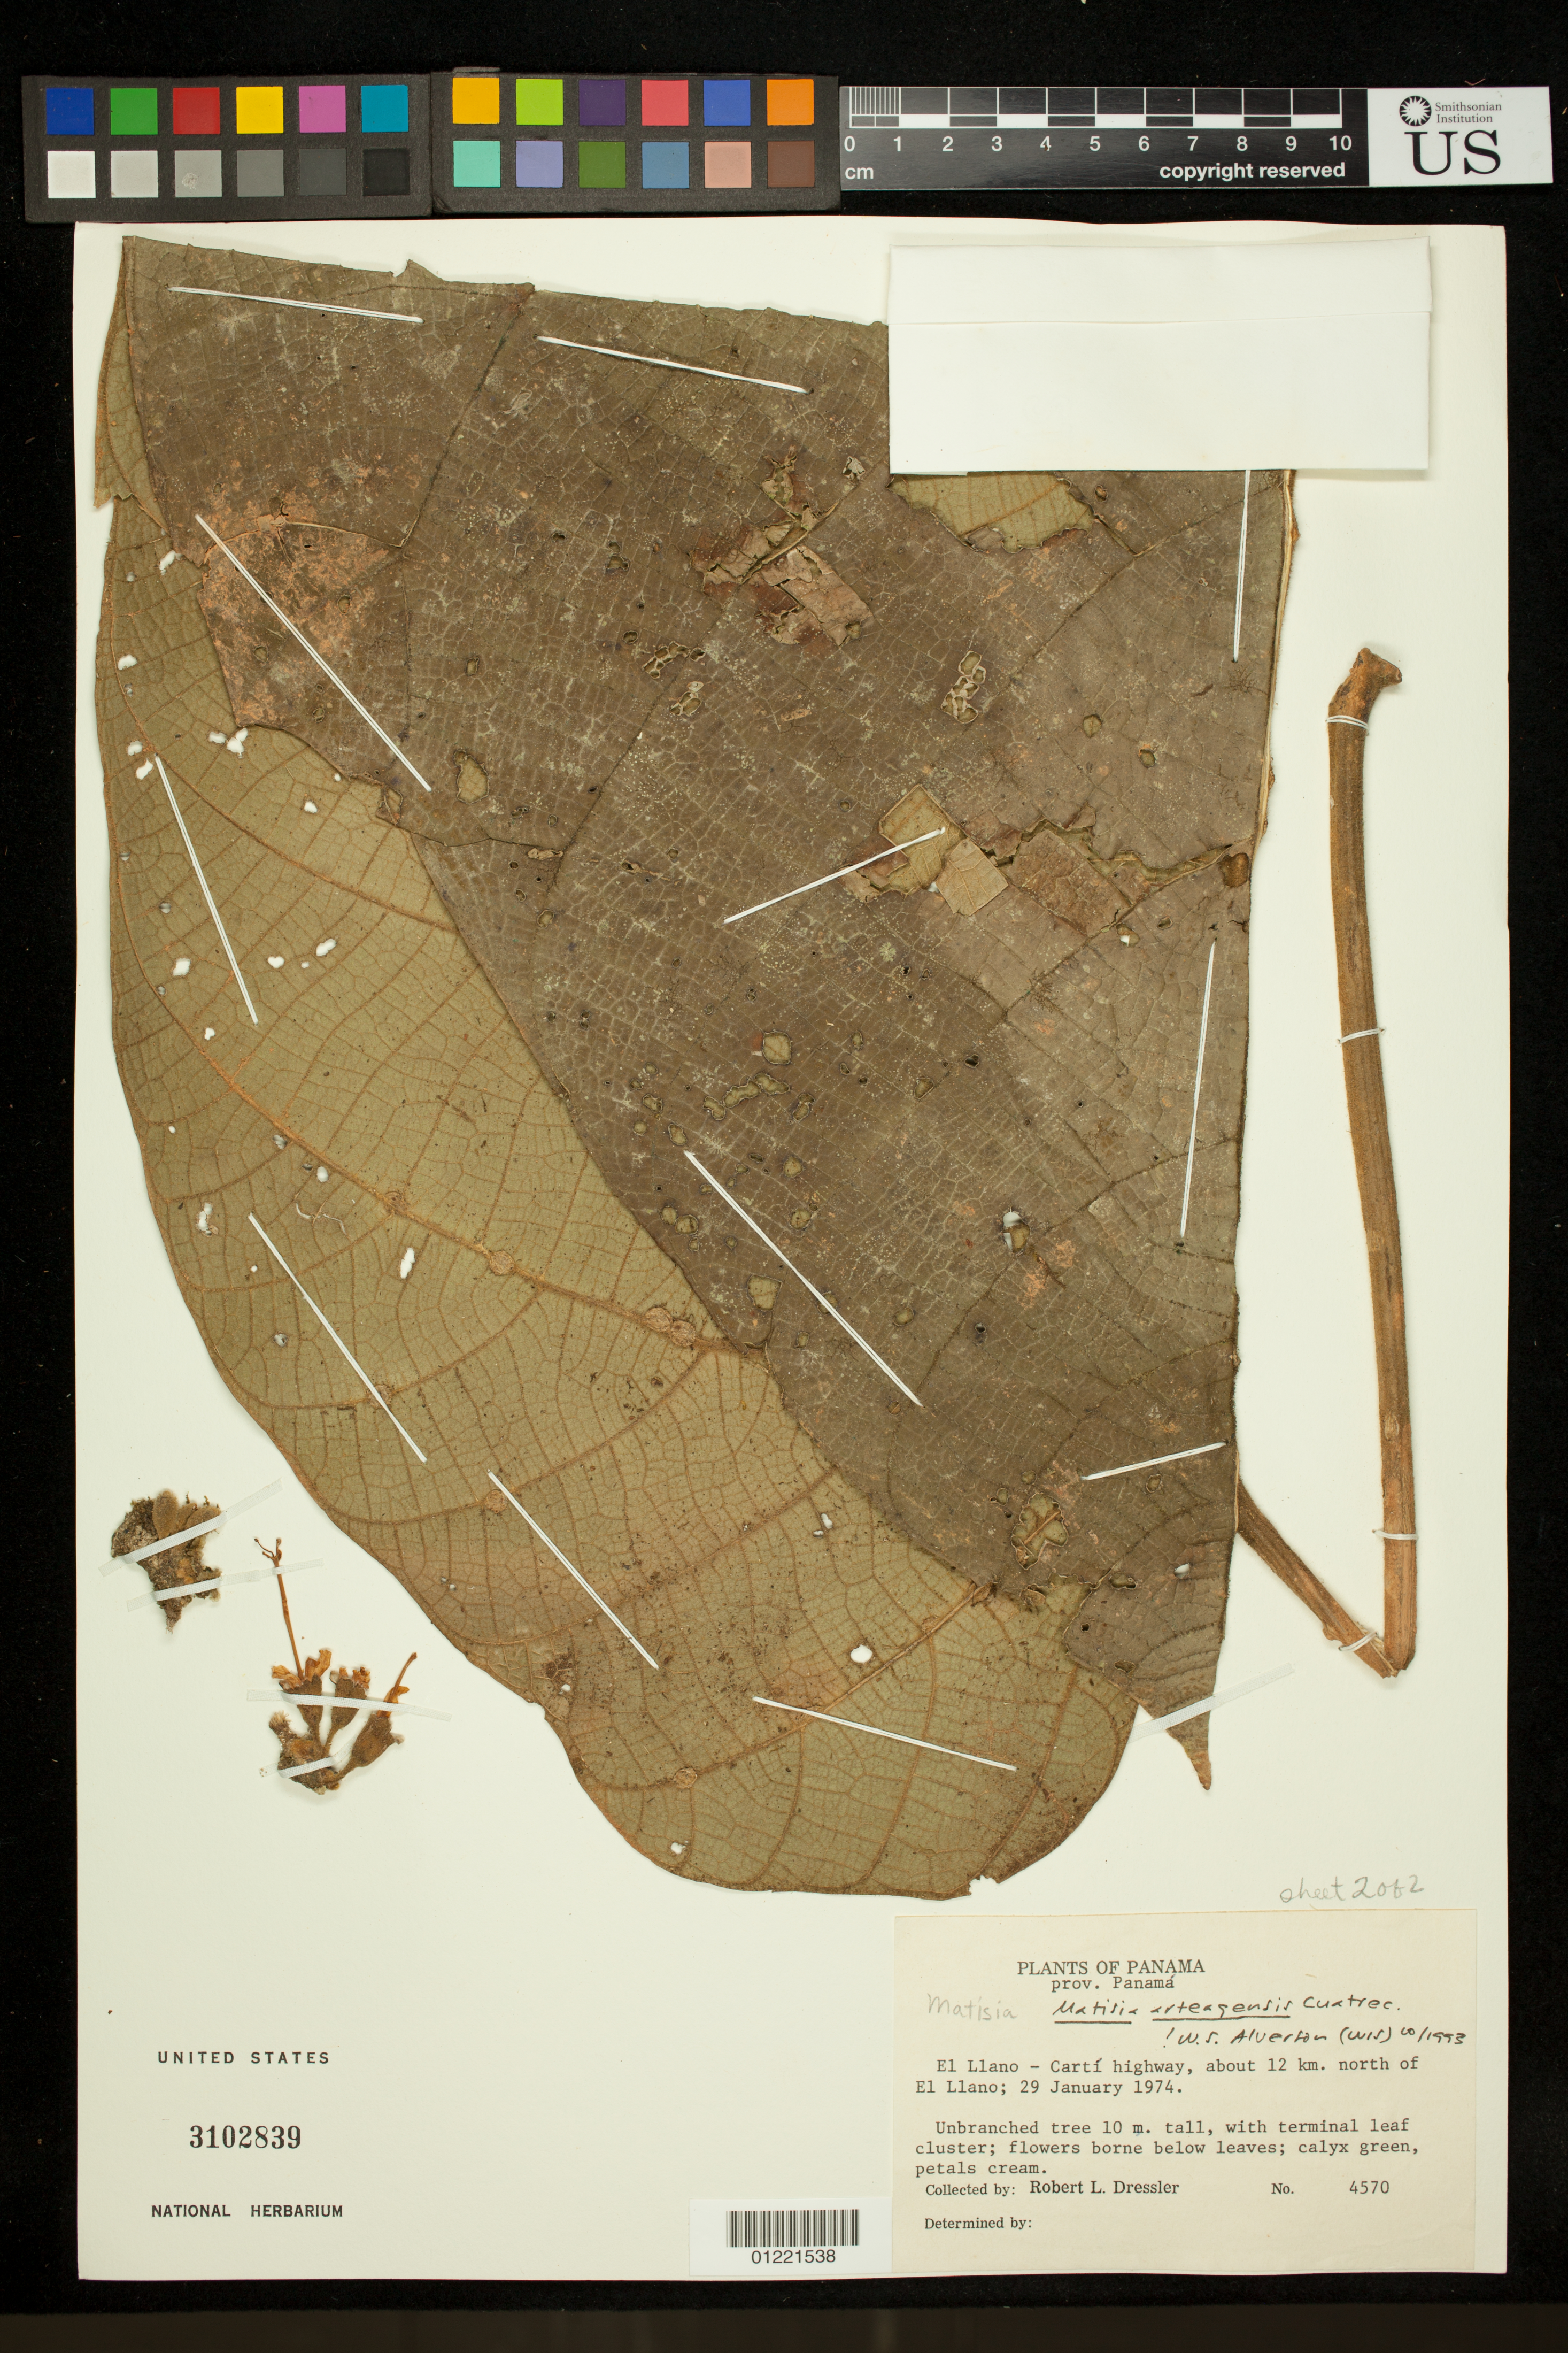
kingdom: Plantae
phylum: Tracheophyta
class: Magnoliopsida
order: Malvales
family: Malvaceae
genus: Matisia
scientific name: Matisia arteagensis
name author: Cuatrec.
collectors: R. Dressler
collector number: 4570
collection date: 1974-01-29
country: Panama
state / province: Panamá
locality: El Llano - Carti highway, about 12 km. north of El Llano.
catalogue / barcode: US 3102839